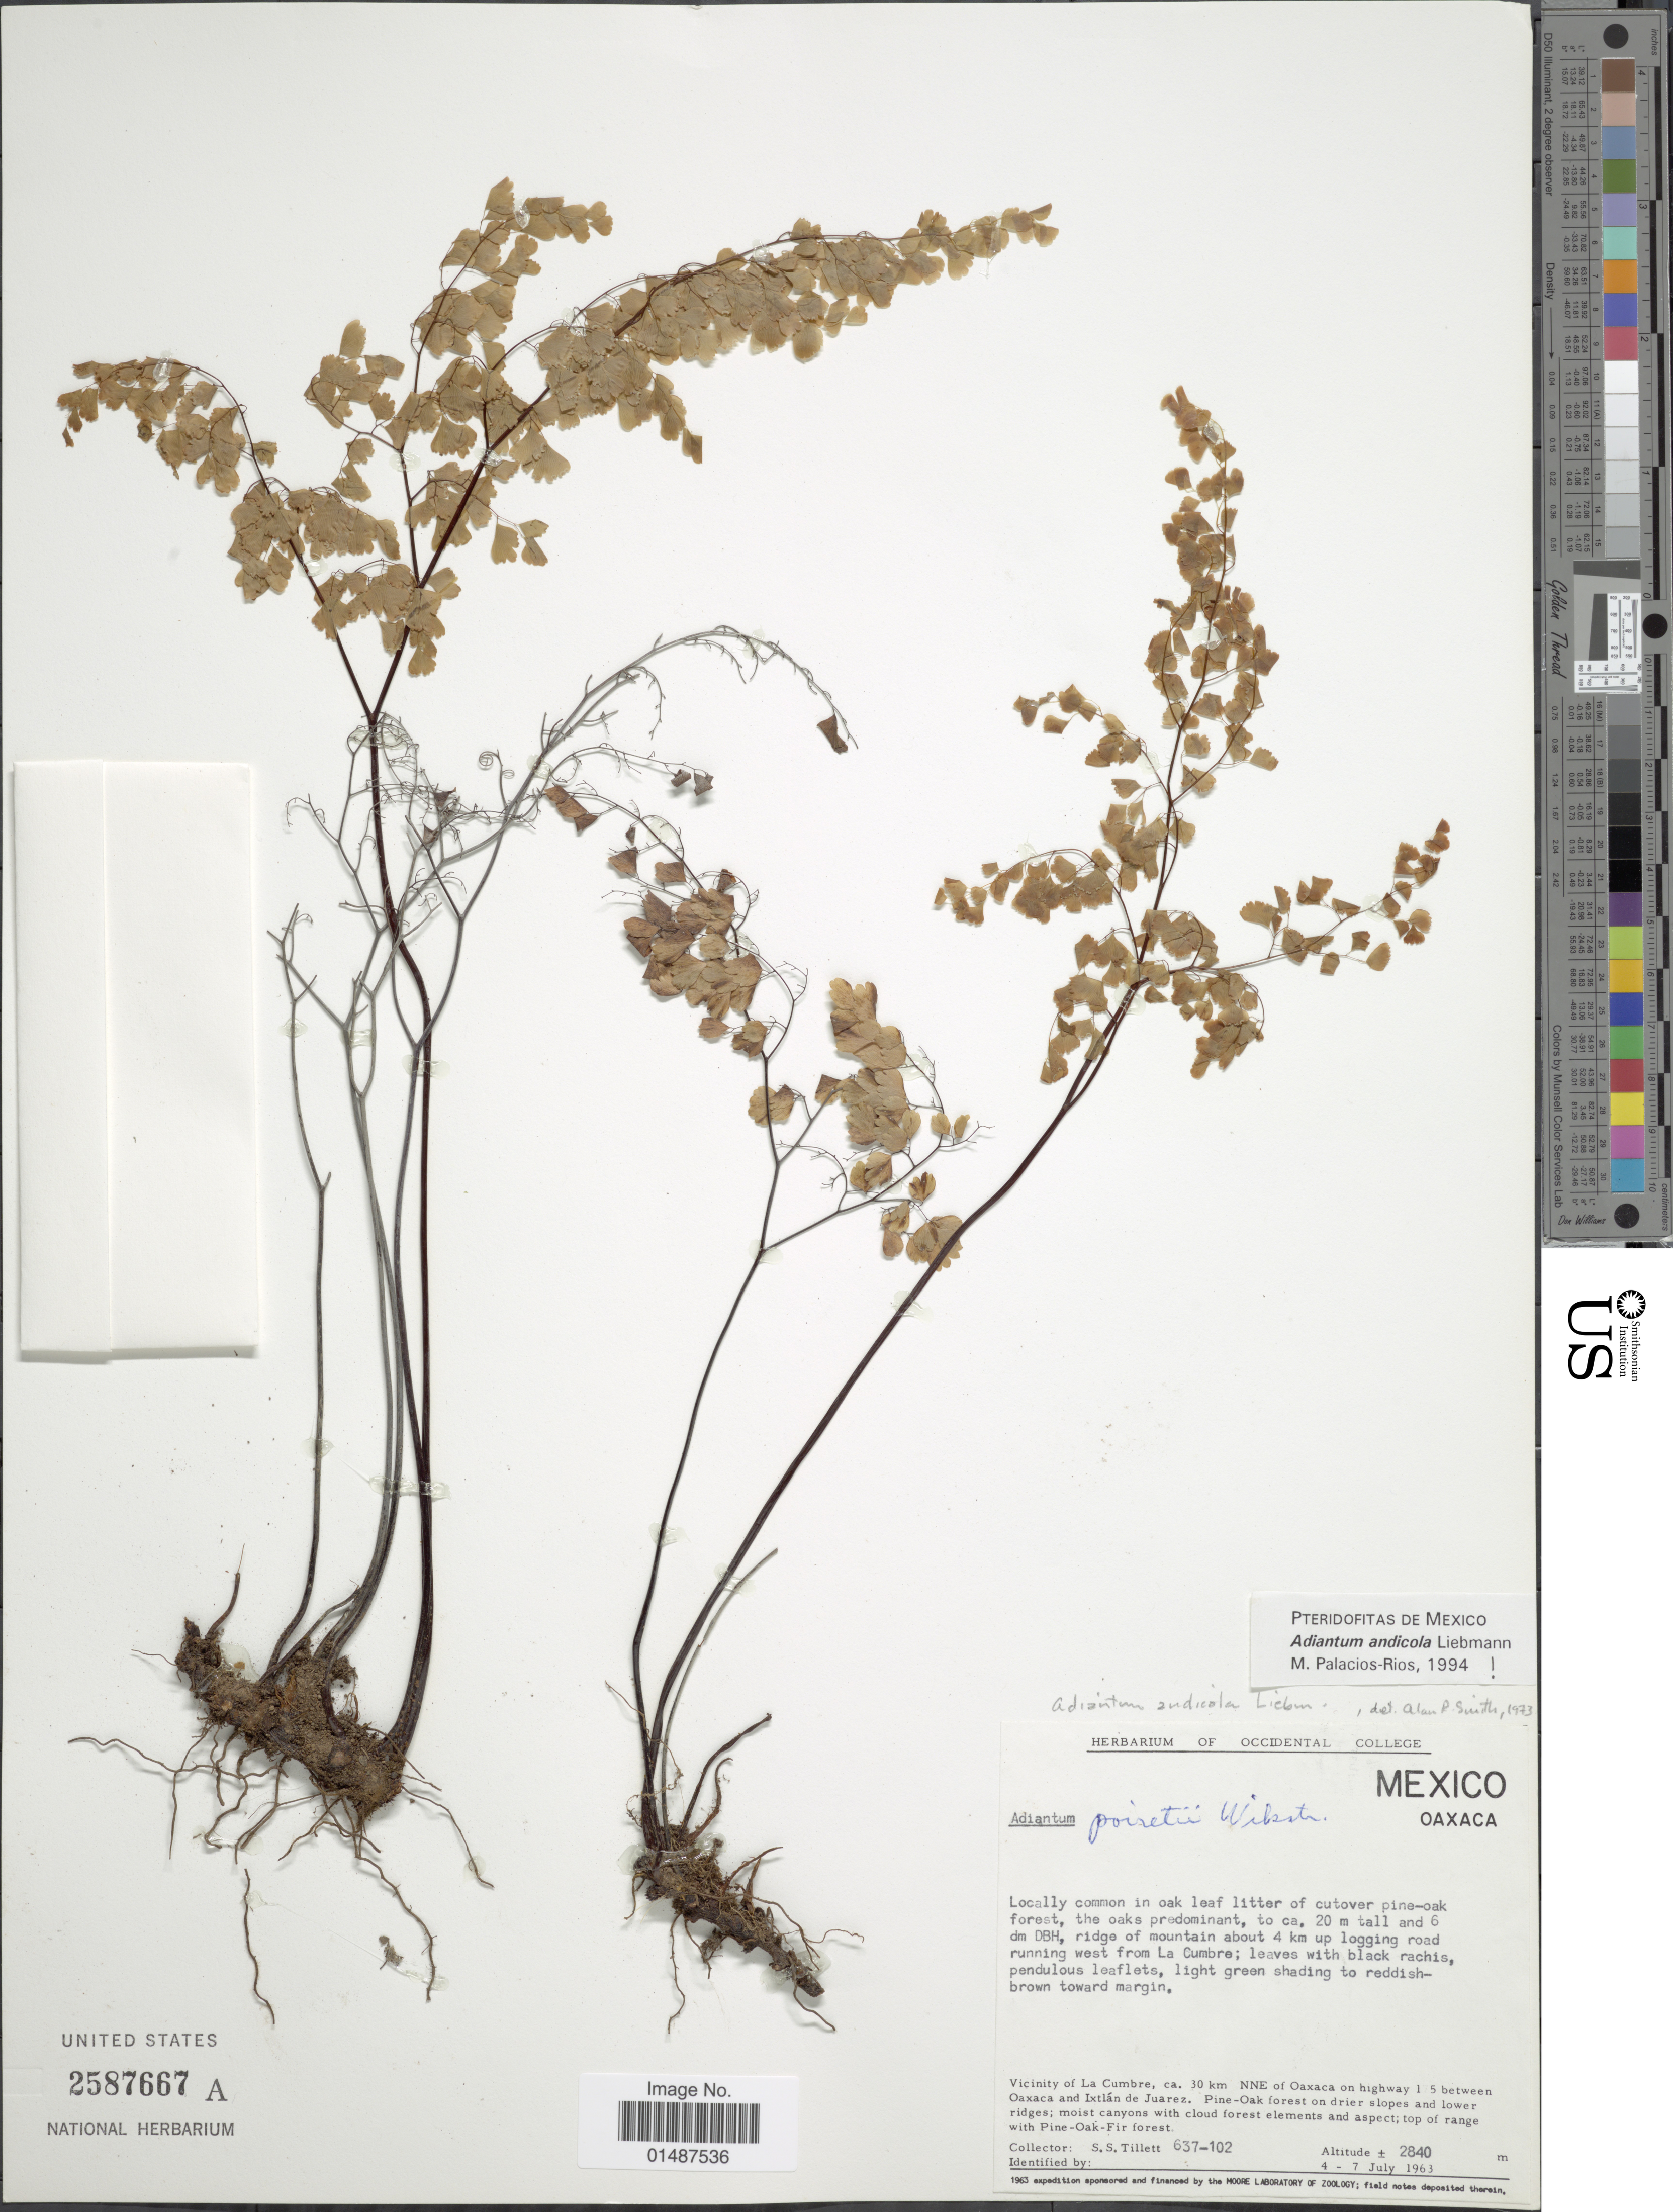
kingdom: Plantae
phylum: Tracheophyta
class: Polypodiopsida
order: Polypodiales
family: Pteridaceae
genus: Adiantum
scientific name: Adiantum andicola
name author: Liebm.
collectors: S. Tillett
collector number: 637-102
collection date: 1963-07-04/1963-07-07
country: Mexico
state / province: Oaxaca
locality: Vicinity of La Cumbre, ca. 30 km, NNE of Oaxaca on highway 1 5 between Oaxaca and Ixtlan de Juarez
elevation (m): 2840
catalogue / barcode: US 2587667A